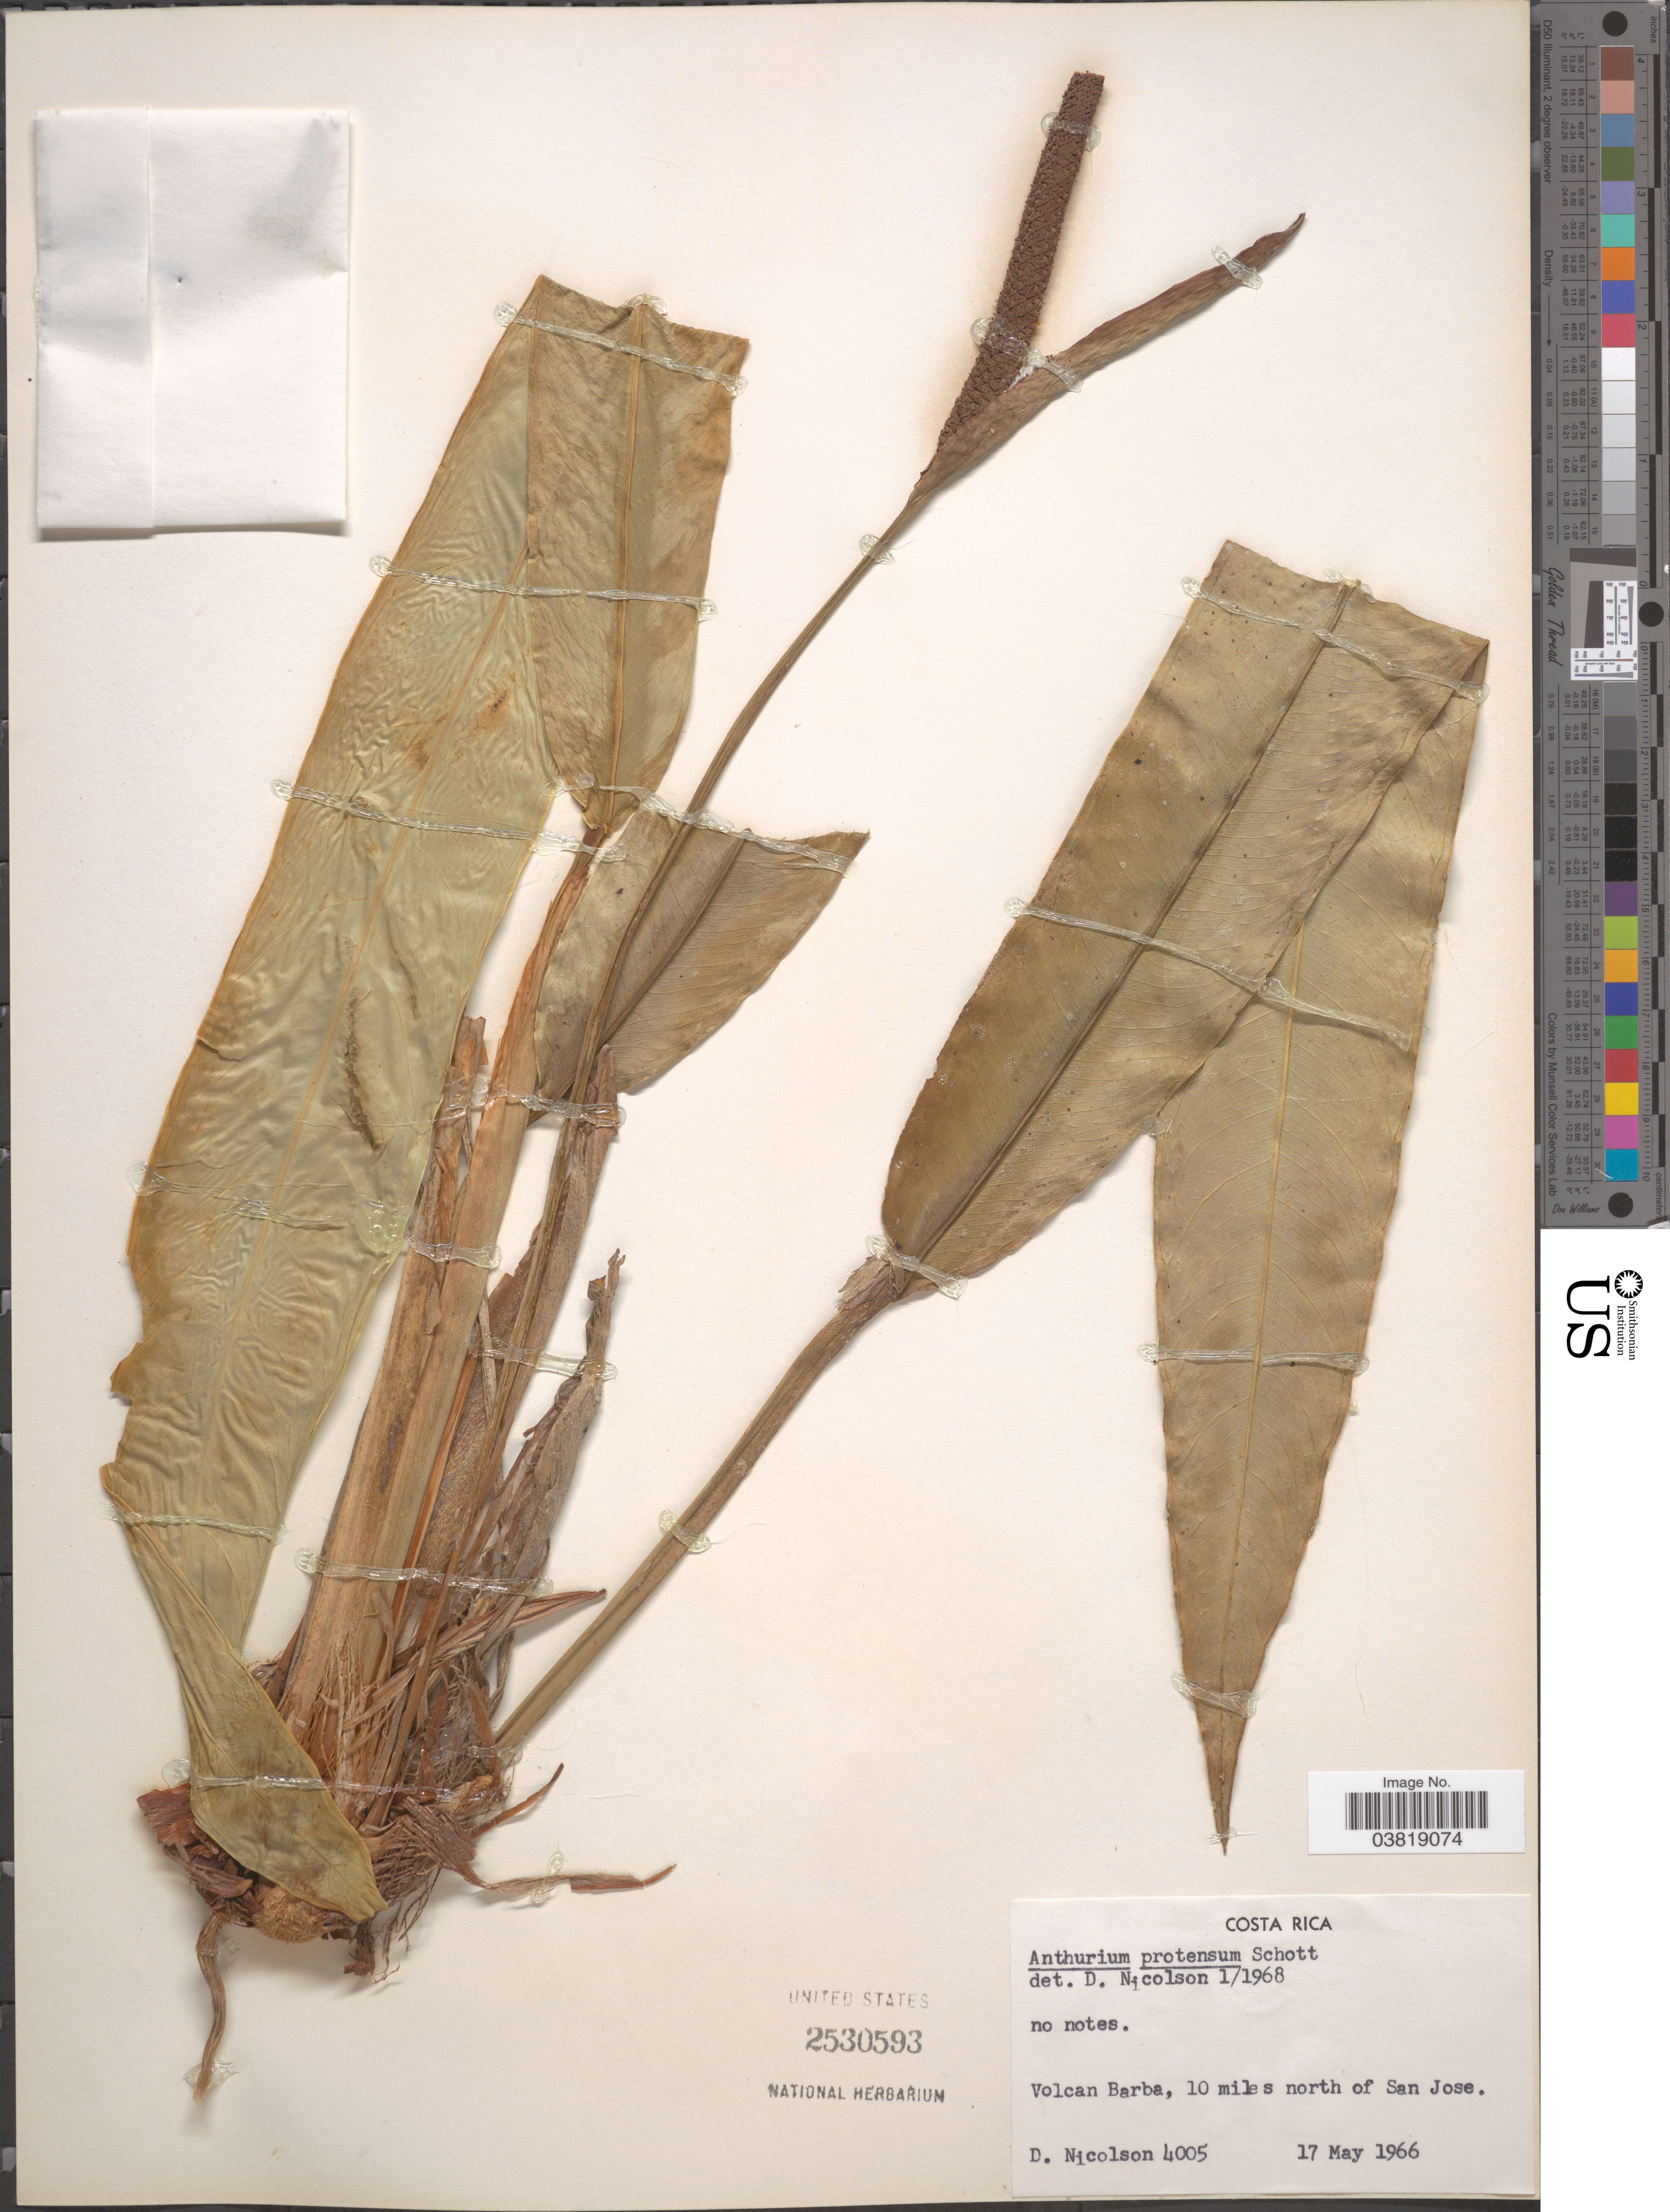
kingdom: Plantae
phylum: Tracheophyta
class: Liliopsida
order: Alismatales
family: Araceae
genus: Anthurium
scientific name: Anthurium protensum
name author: Schott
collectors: D. H. Nicolson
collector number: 4005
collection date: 1966-05-17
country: Costa Rica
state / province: San José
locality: Volcan Barba, 10 miles north of San Jose.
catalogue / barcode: US 2530593